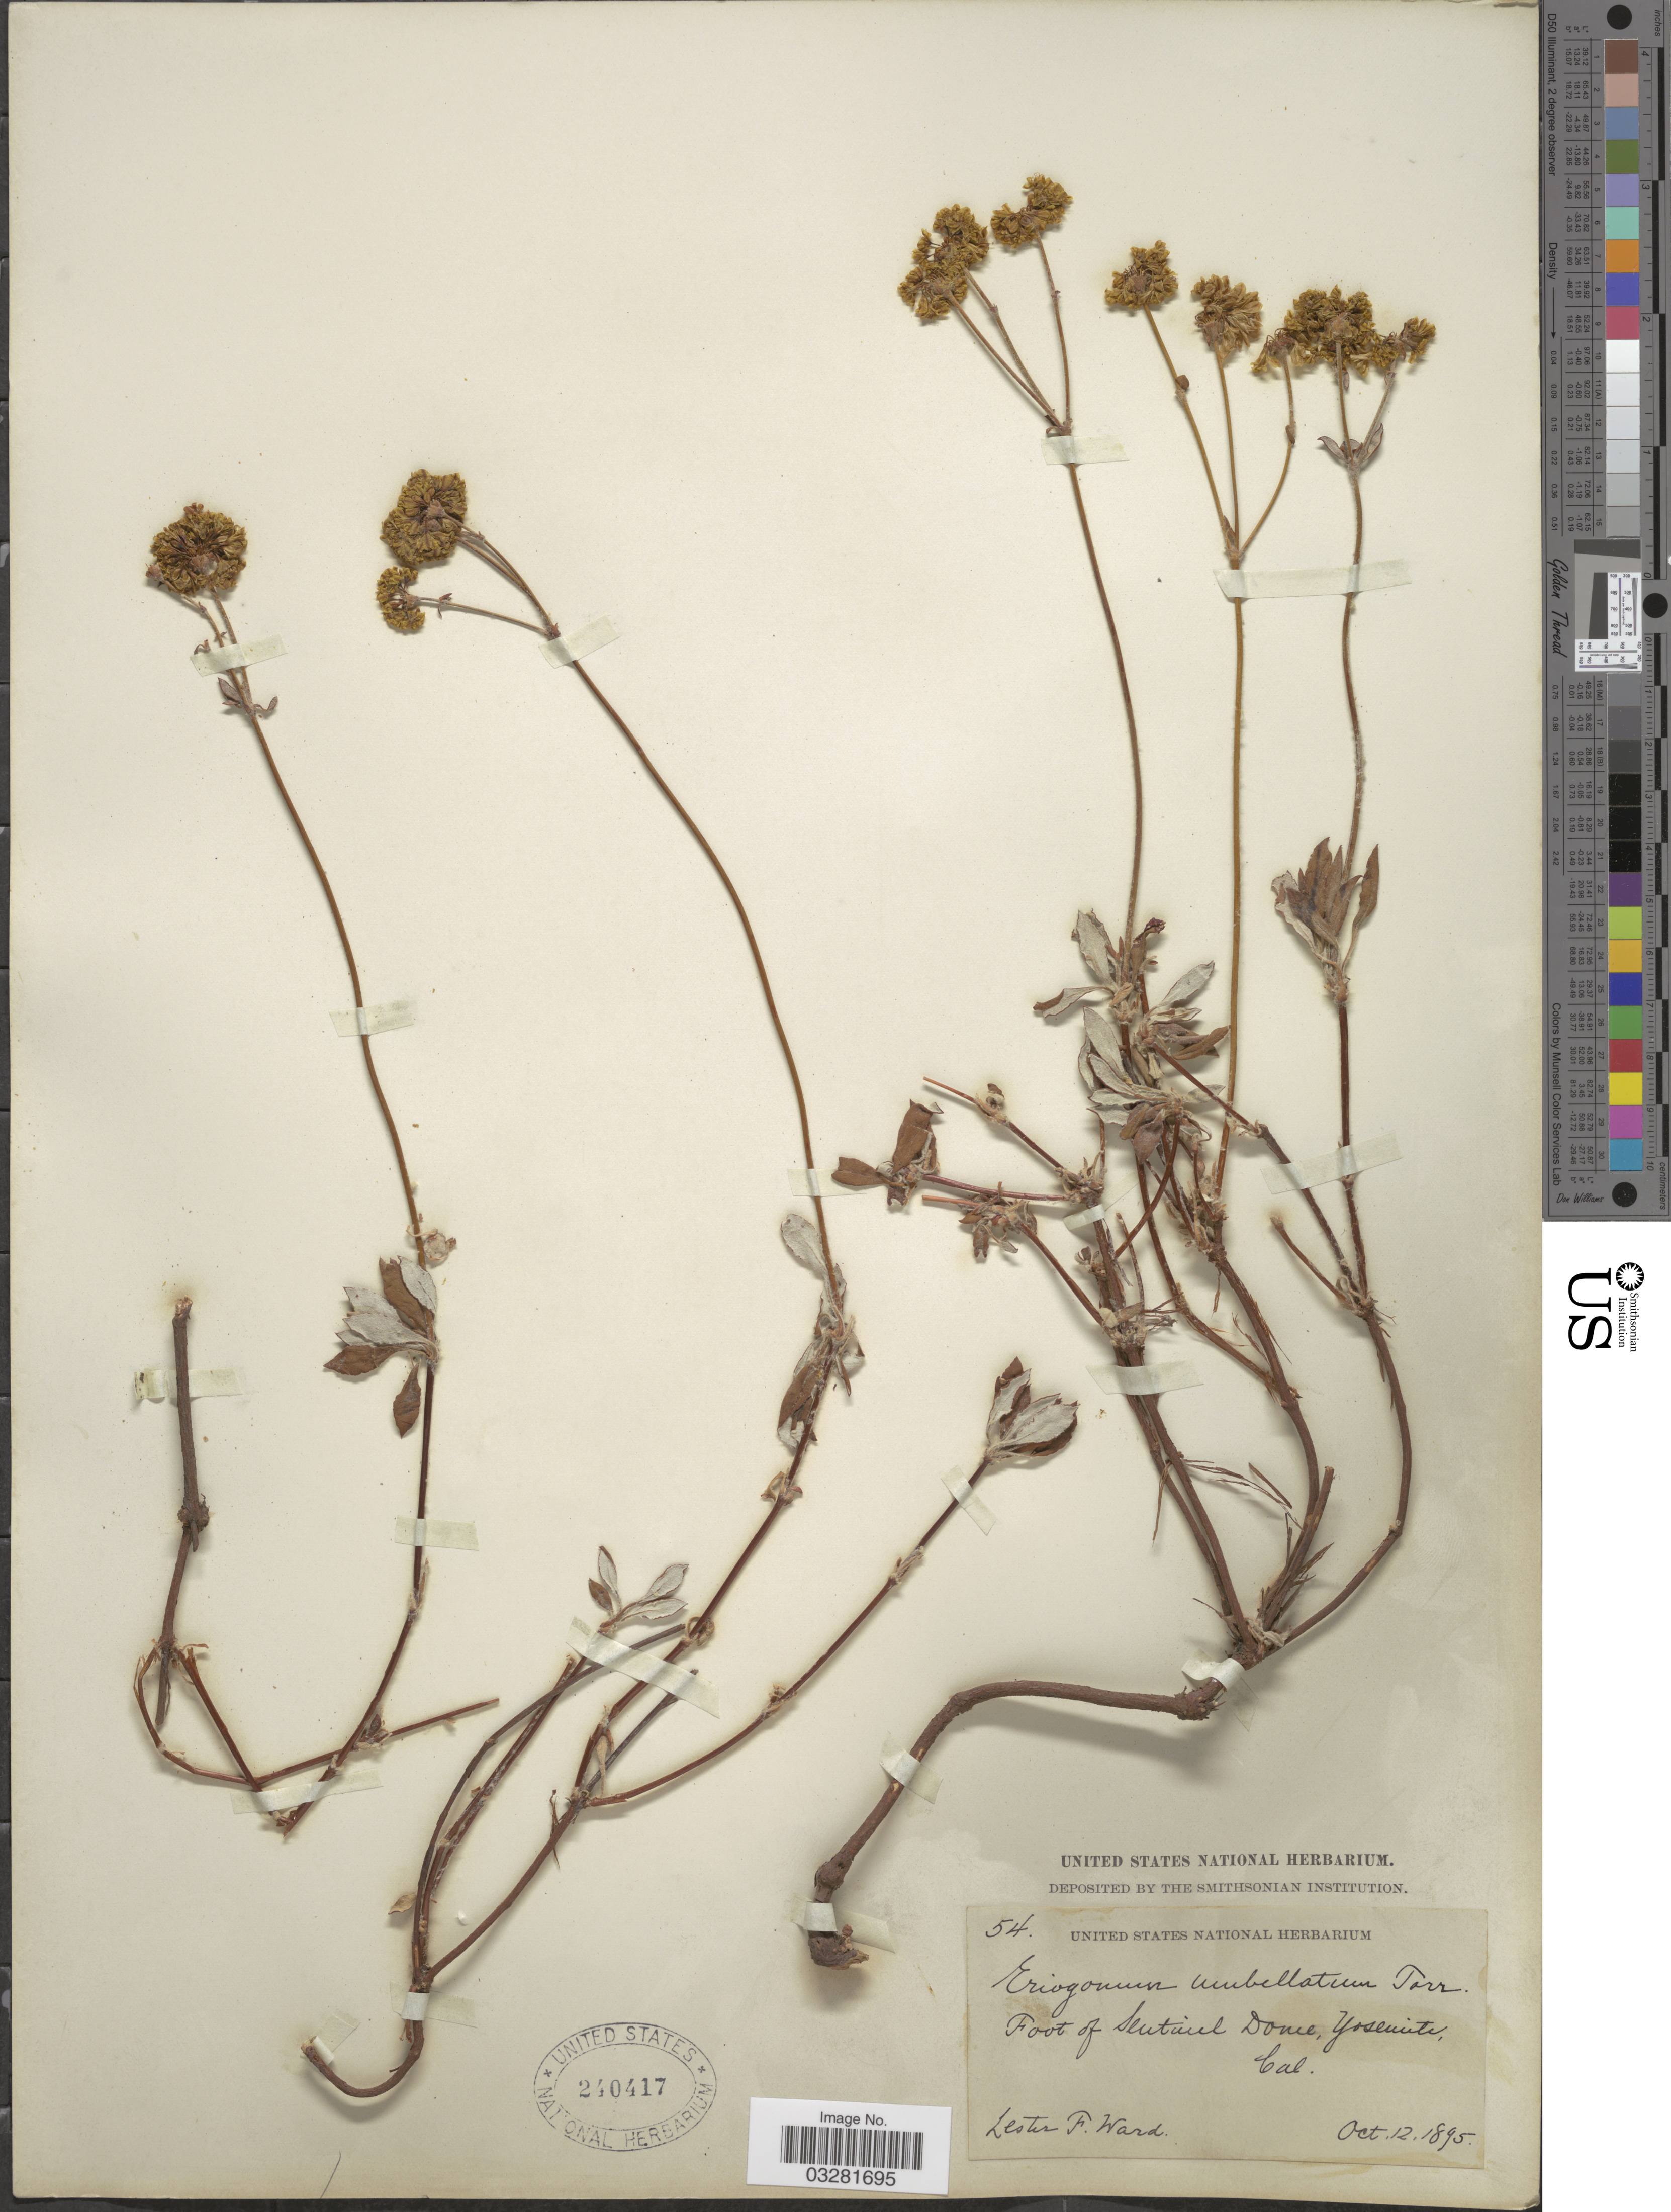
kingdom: Plantae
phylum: Tracheophyta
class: Magnoliopsida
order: Caryophyllales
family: Polygonaceae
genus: Eriogonum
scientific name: Eriogonum umbellatum var. stellatum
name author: (Benth.) M.E. Jones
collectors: L. F. Ward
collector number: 54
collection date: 1895-10-12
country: United States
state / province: California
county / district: Mariposa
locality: Foot of Sentinel Dome, Yosemite, Cal.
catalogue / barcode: US 240417